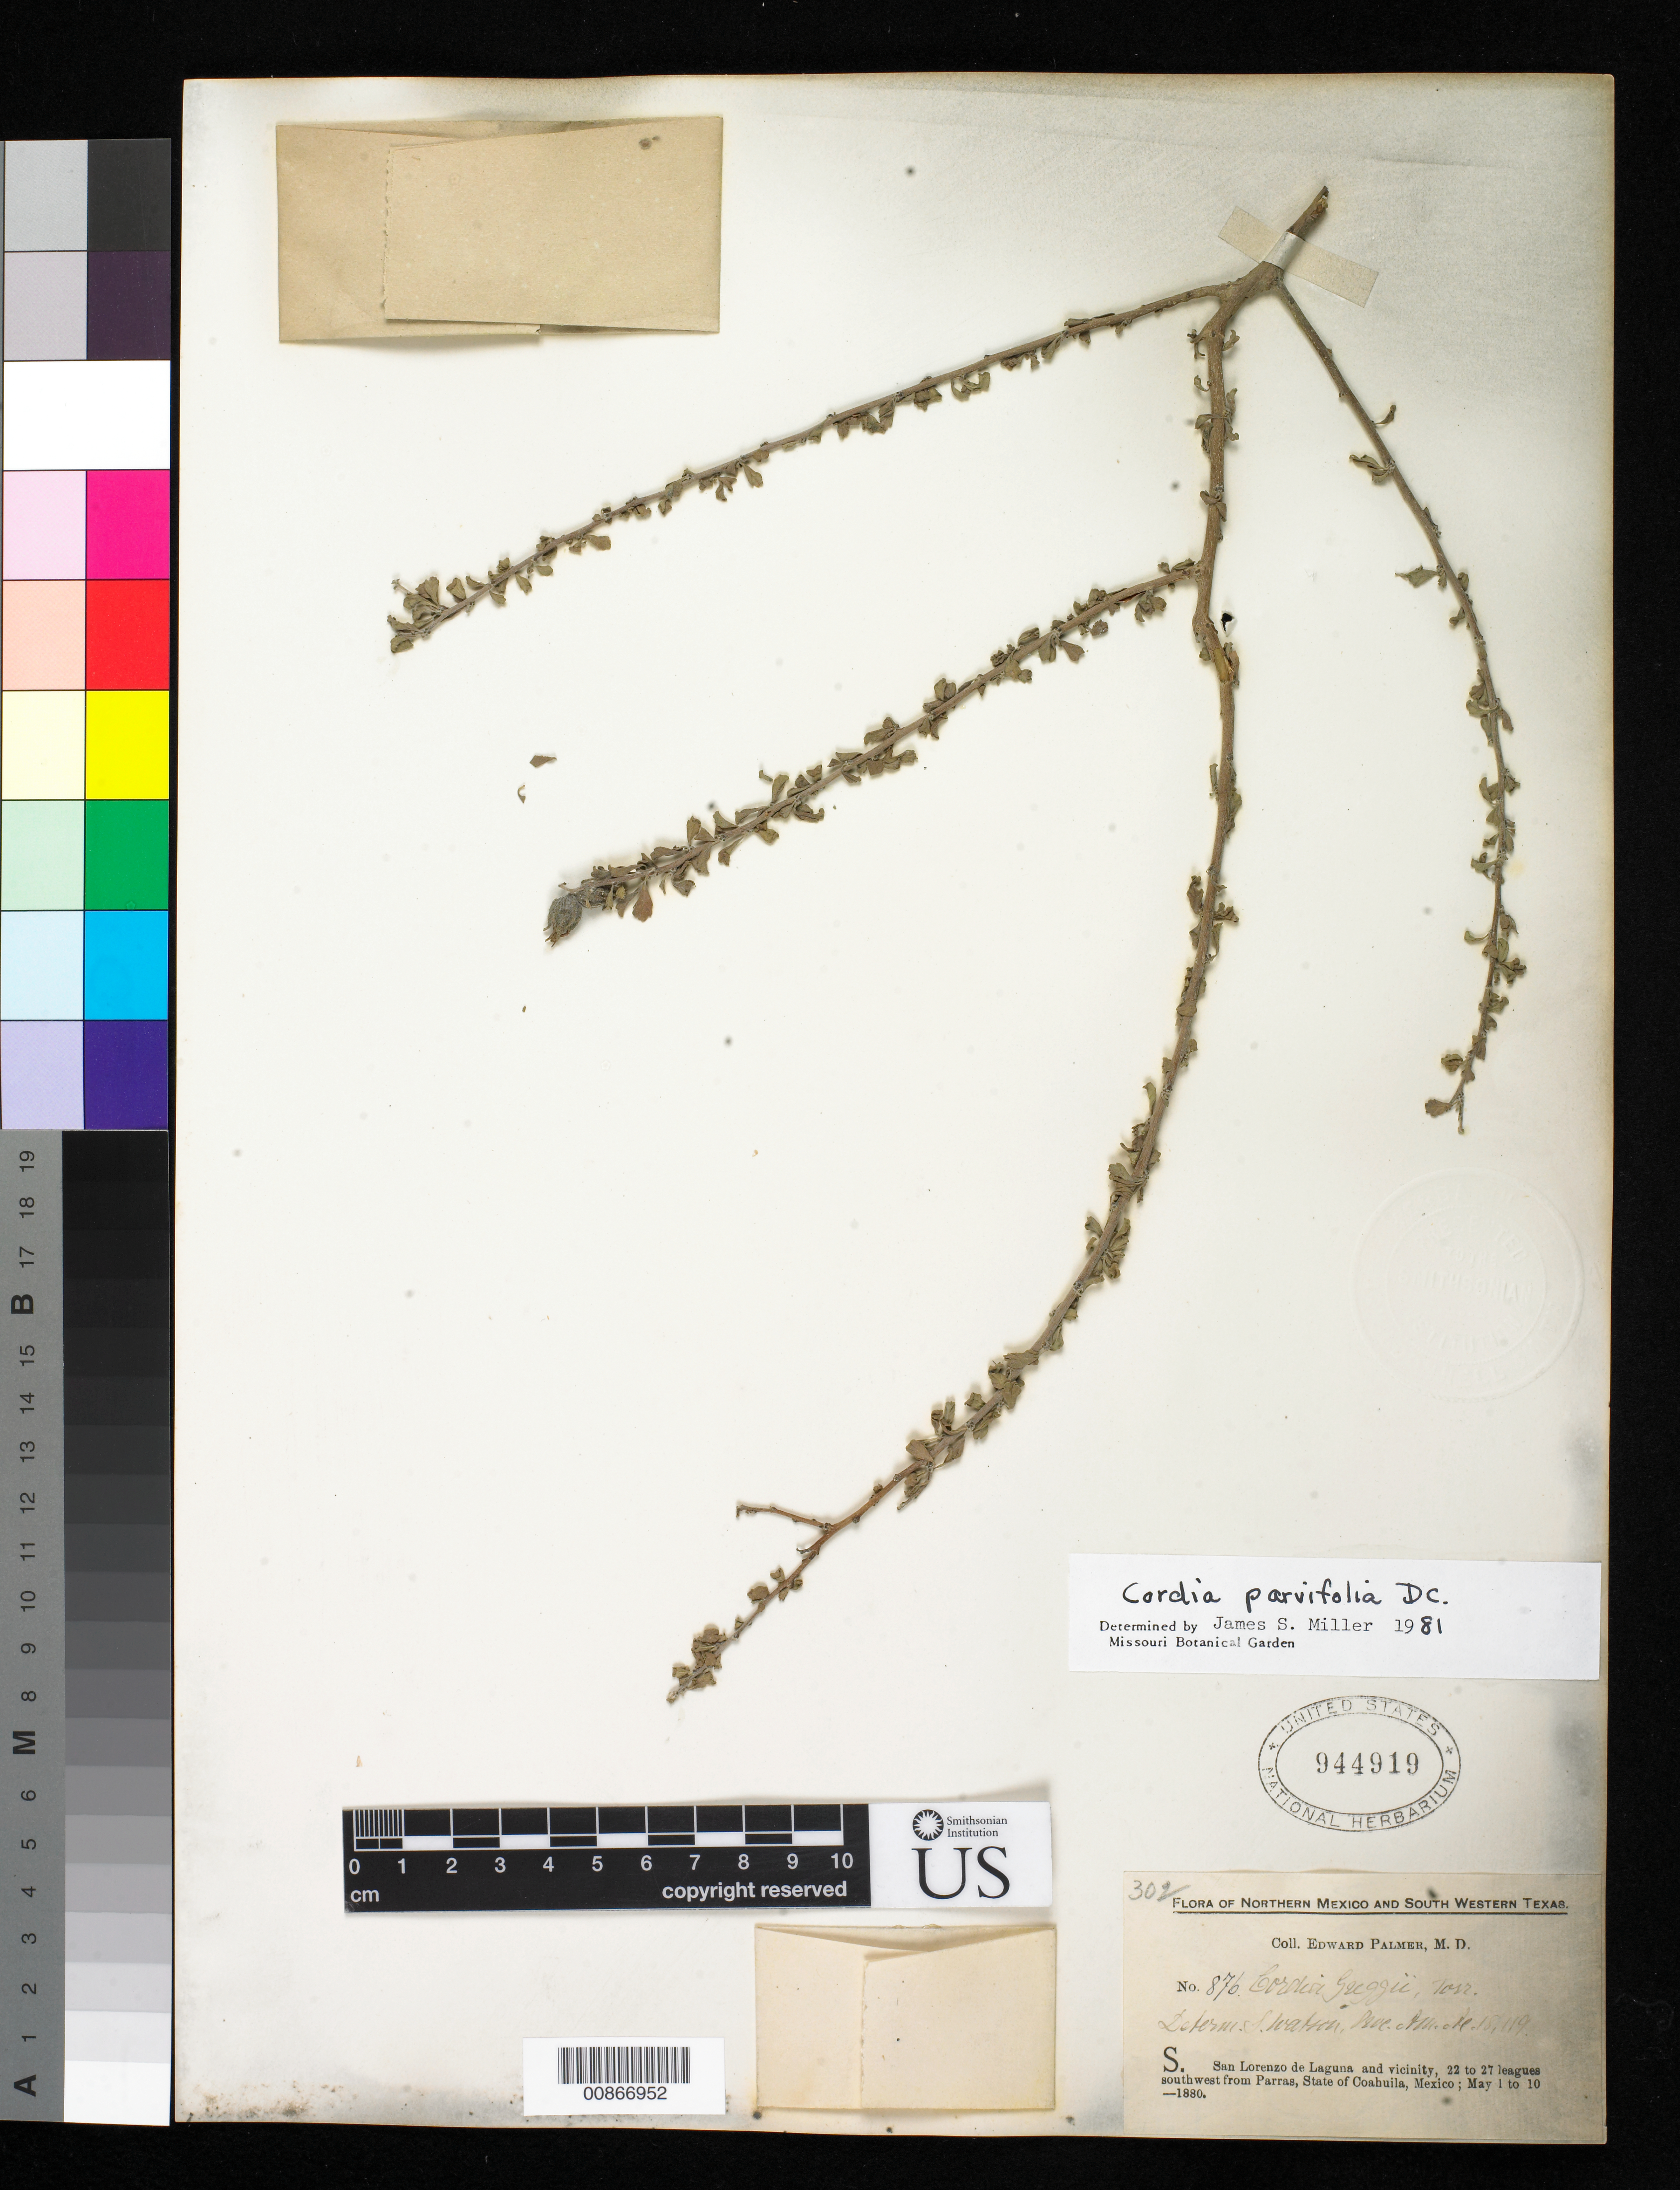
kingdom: Plantae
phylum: Tracheophyta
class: Magnoliopsida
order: Boraginales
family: Cordiaceae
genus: Varronia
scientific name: Varronia parvifolia (A. DC.) ined.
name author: (A. DC.)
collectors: E. Palmer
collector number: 876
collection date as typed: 01 May 1880 to 10 May 1880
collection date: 1880-05-01/1880-05-10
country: Mexico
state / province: Coahuila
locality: S. San Lorenzo de Laguna and vicinity, 22 to 27 leagues southwest from Parras, Coahuila.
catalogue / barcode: US 944919